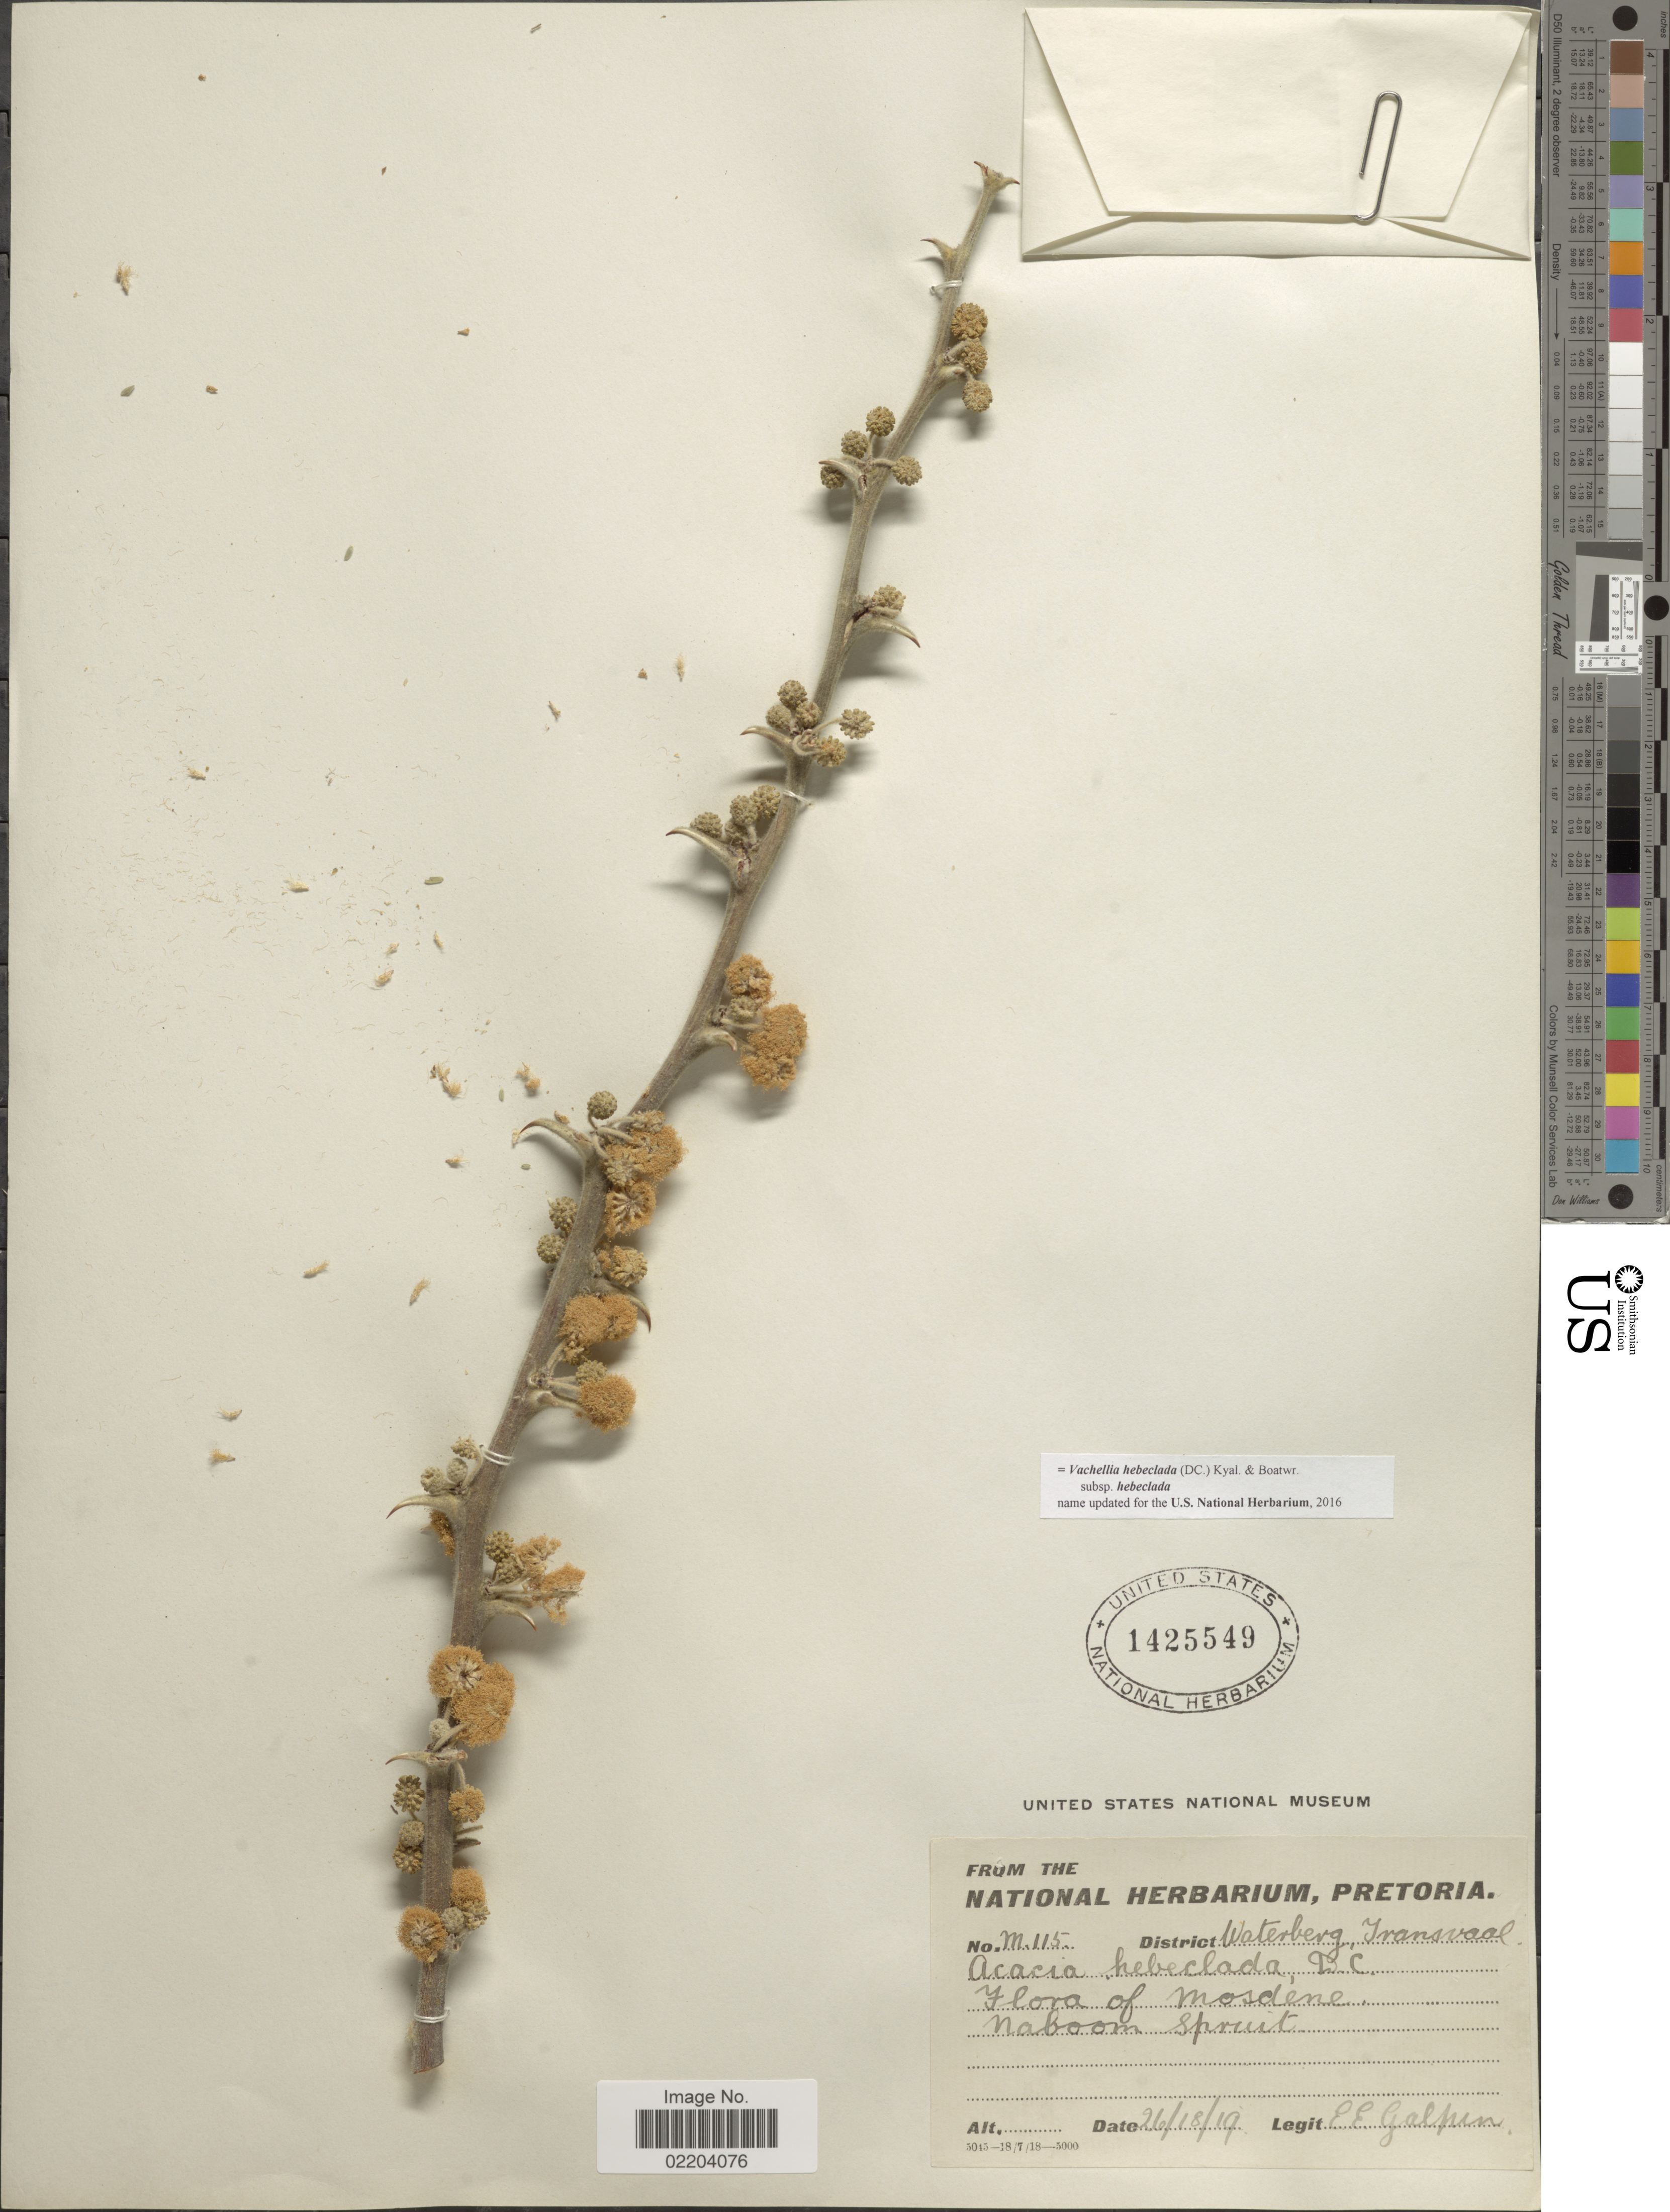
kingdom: Plantae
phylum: Tracheophyta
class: Magnoliopsida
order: Fabales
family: Fabaceae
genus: Vachellia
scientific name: Vachellia hebeclada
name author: (DC.) Kyal. & Boatwr.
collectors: E. Galpin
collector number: M115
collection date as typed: Transcribed d/m/y: 26/8/19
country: South Africa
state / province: Limpopo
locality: District Waterberg, Transvaal. Mosdene. Naboom spruit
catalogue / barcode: US 1425549